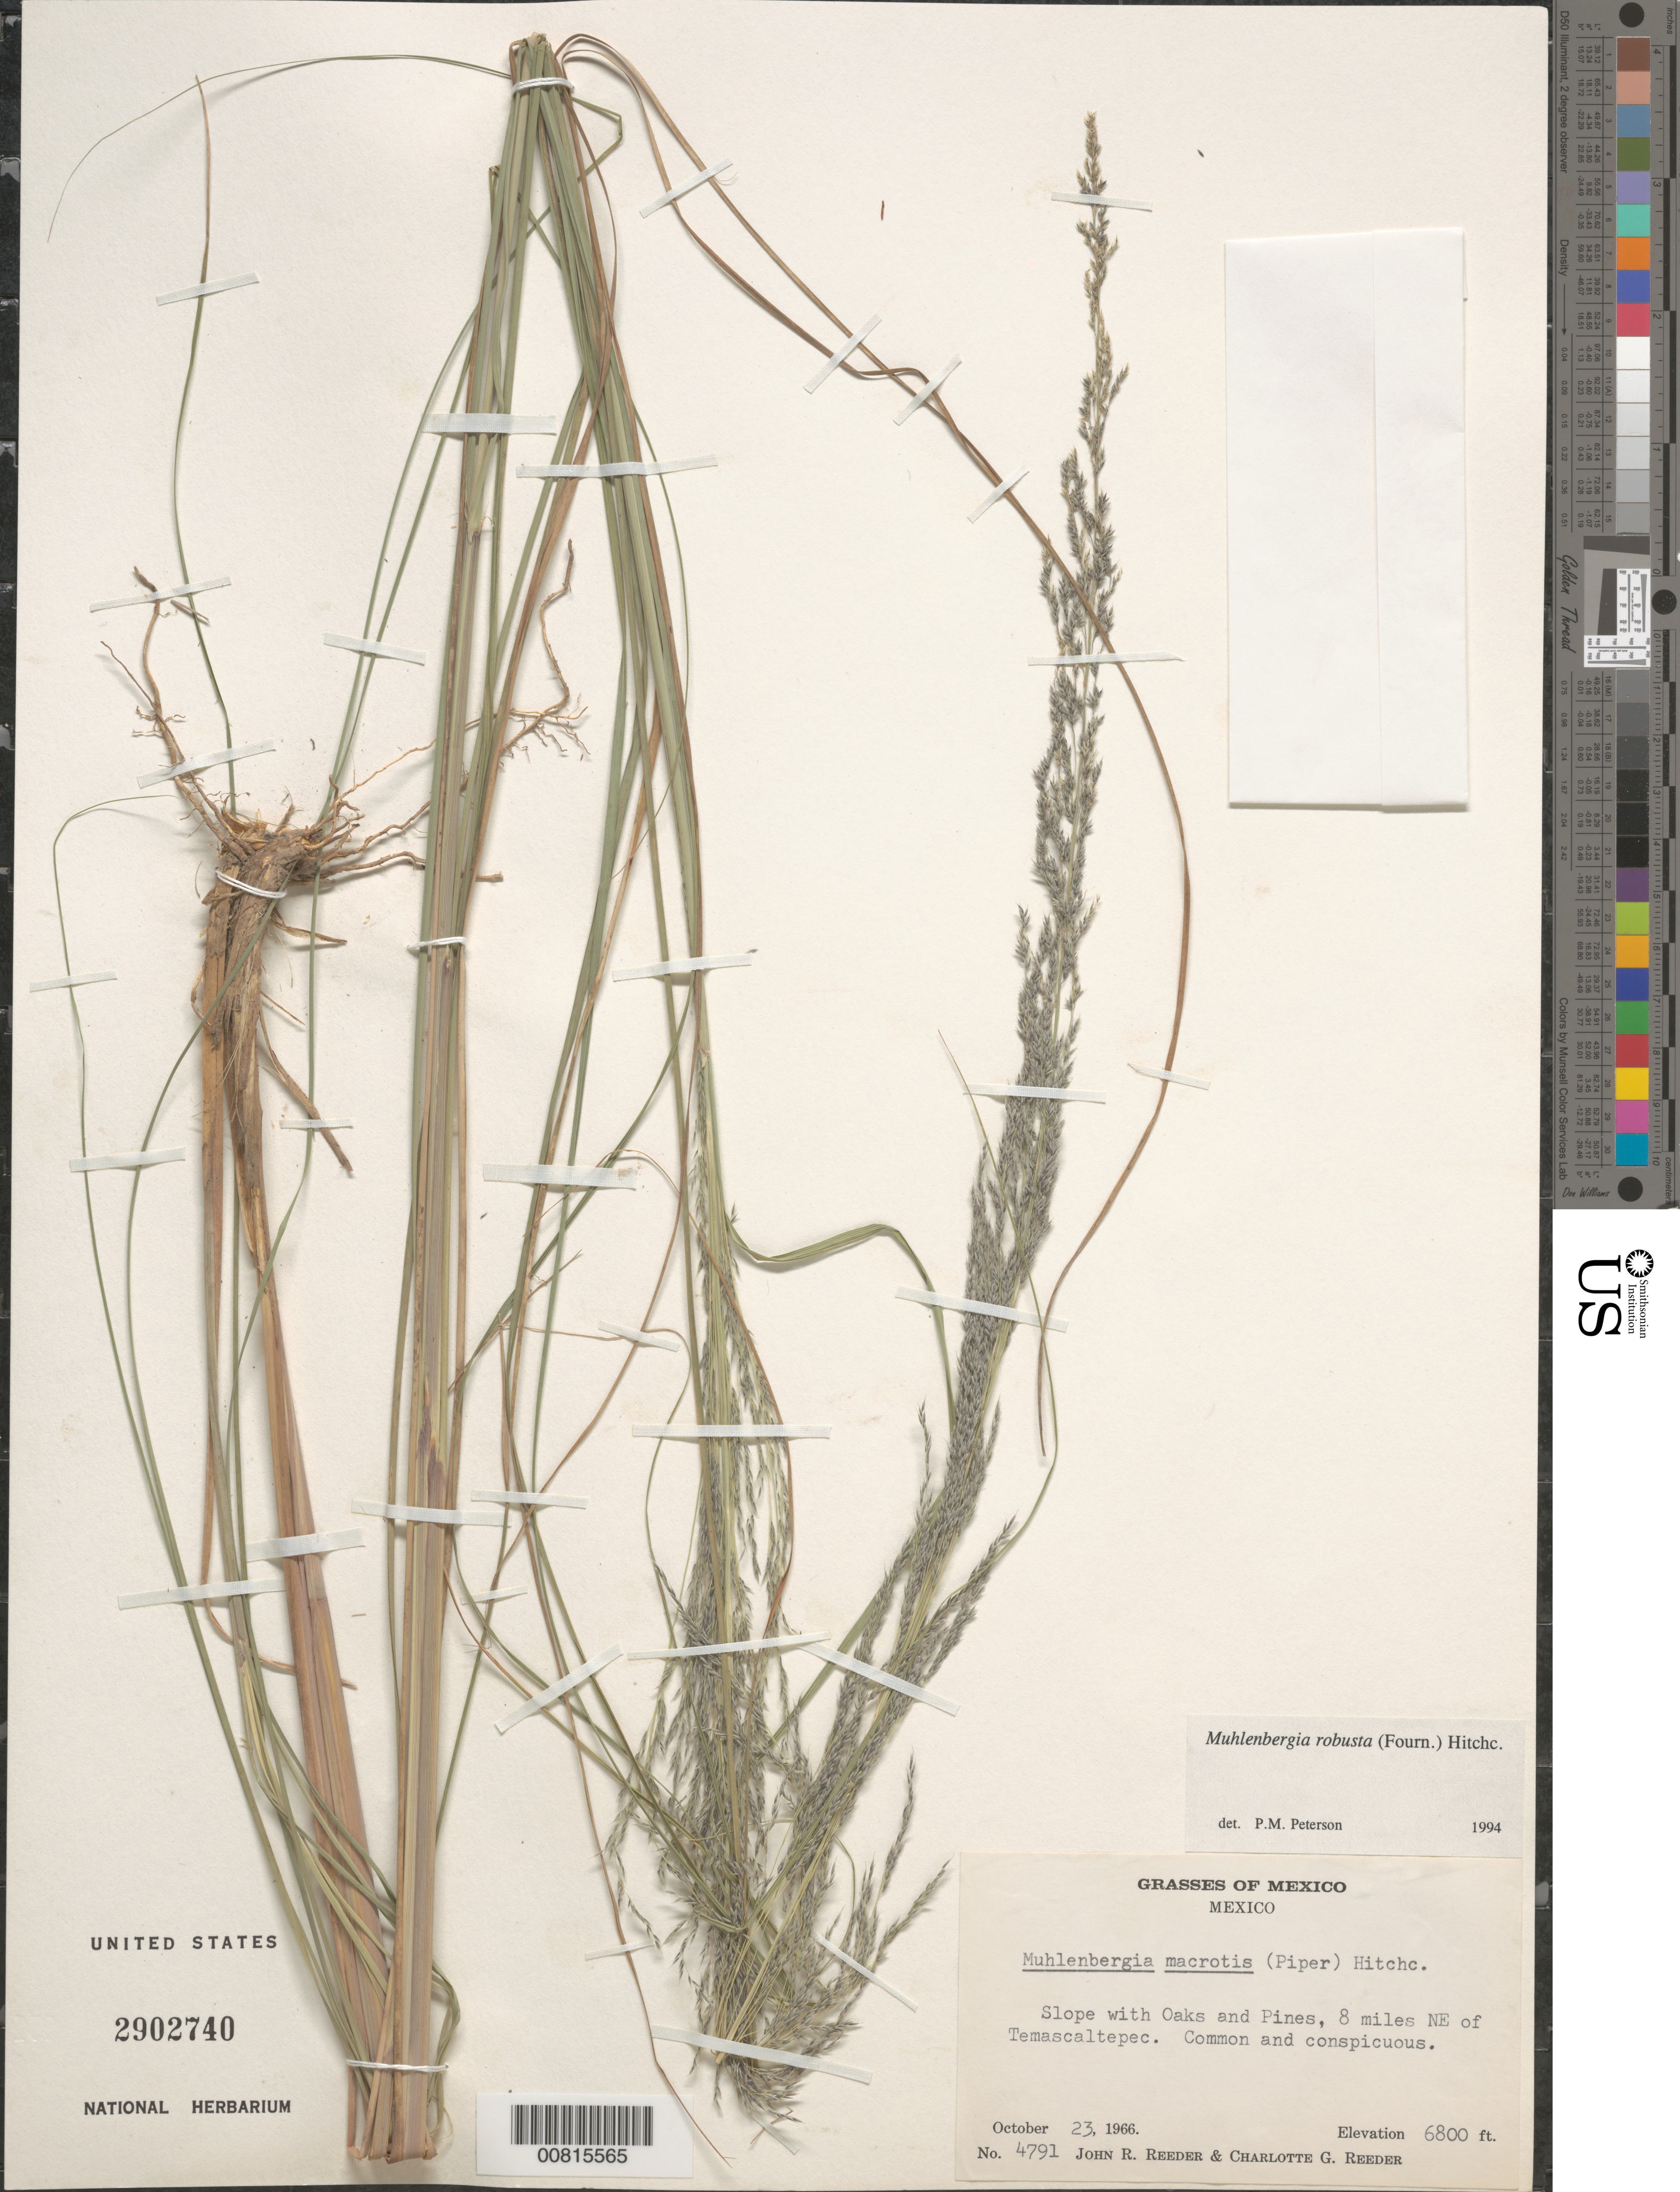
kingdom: Plantae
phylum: Tracheophyta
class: Liliopsida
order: Poales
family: Poaceae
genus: Muhlenbergia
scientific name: Muhlenbergia robusta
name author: (E. Fourn.) Hitchc.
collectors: J. R. Reeder & C. G. Reeder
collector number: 4791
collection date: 1966-10-23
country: Mexico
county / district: Temascaltepec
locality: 8 mi NE of Temascaltepec, mpio. Temascaltepec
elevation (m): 2073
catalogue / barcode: US 2902740